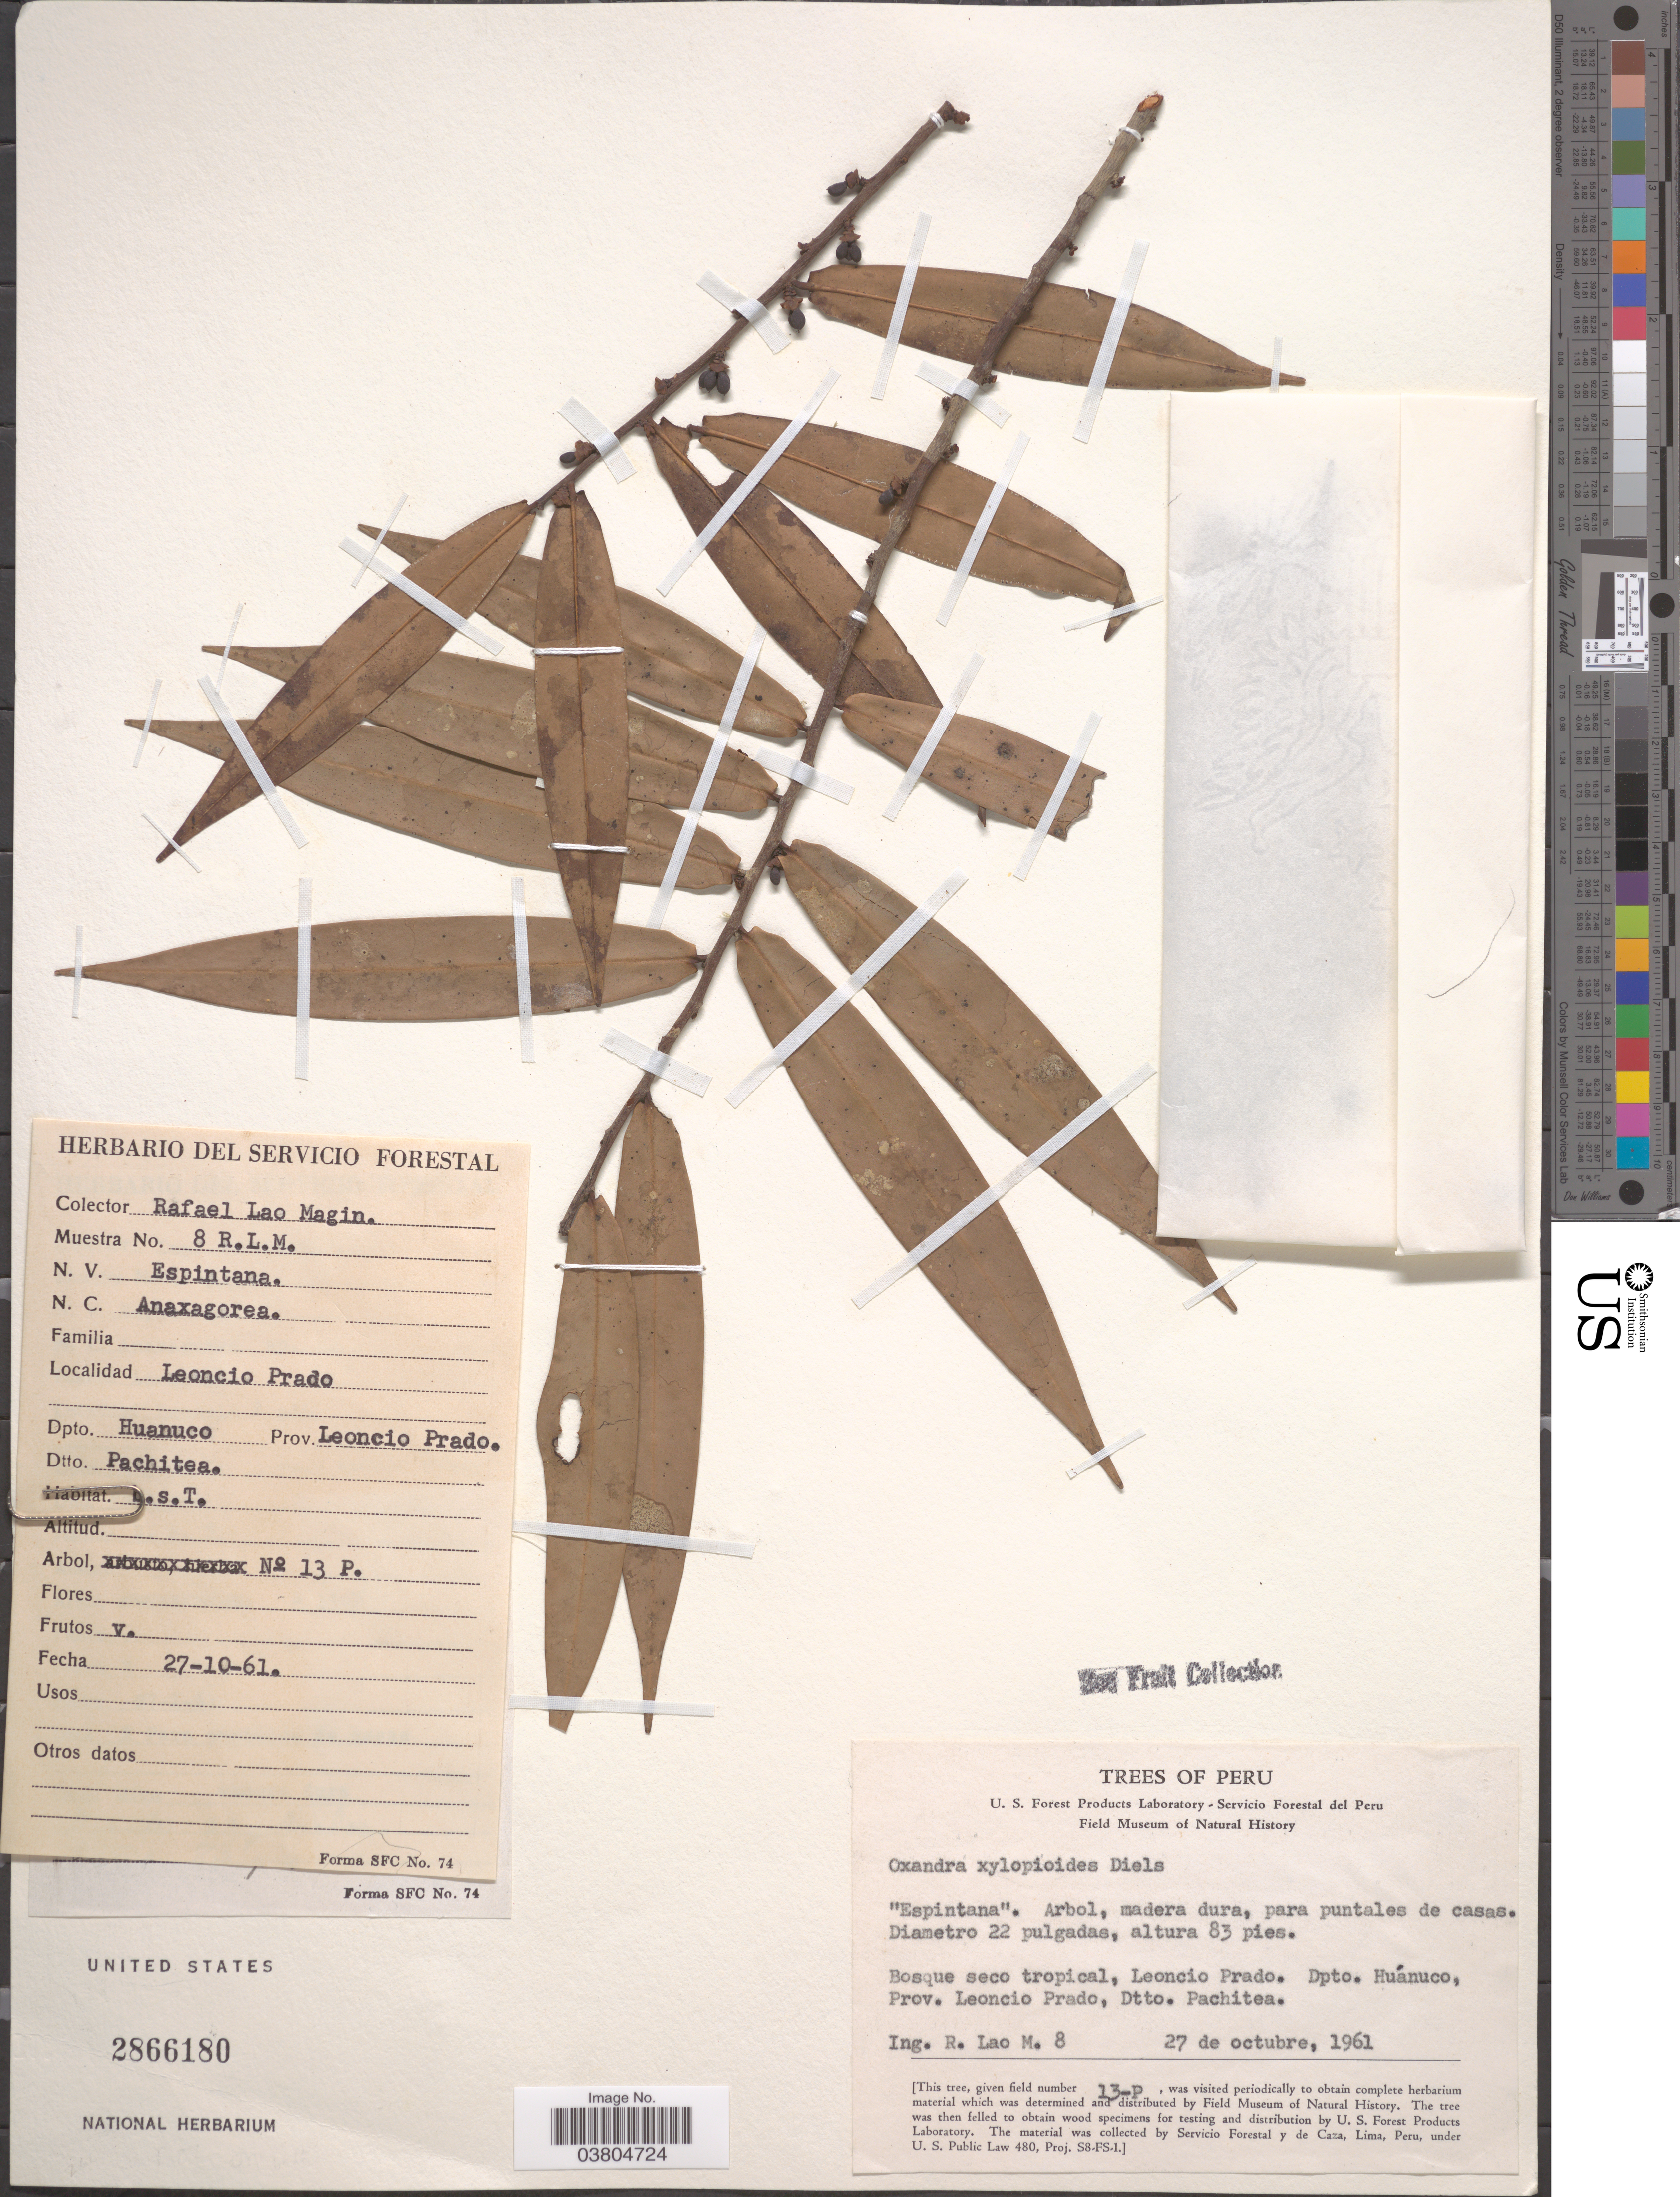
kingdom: Plantae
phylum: Tracheophyta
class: Magnoliopsida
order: Magnoliales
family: Annonaceae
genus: Oxandra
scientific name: Oxandra xylopioides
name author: Diels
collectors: R. L. Magin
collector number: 8 RLM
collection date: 1961-10-27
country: Peru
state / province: Huánuco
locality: Leoncio Prado. Dpto. Huanuco. Prov. Leoncio Prado. Dtto. Pachitea.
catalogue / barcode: US 2866180